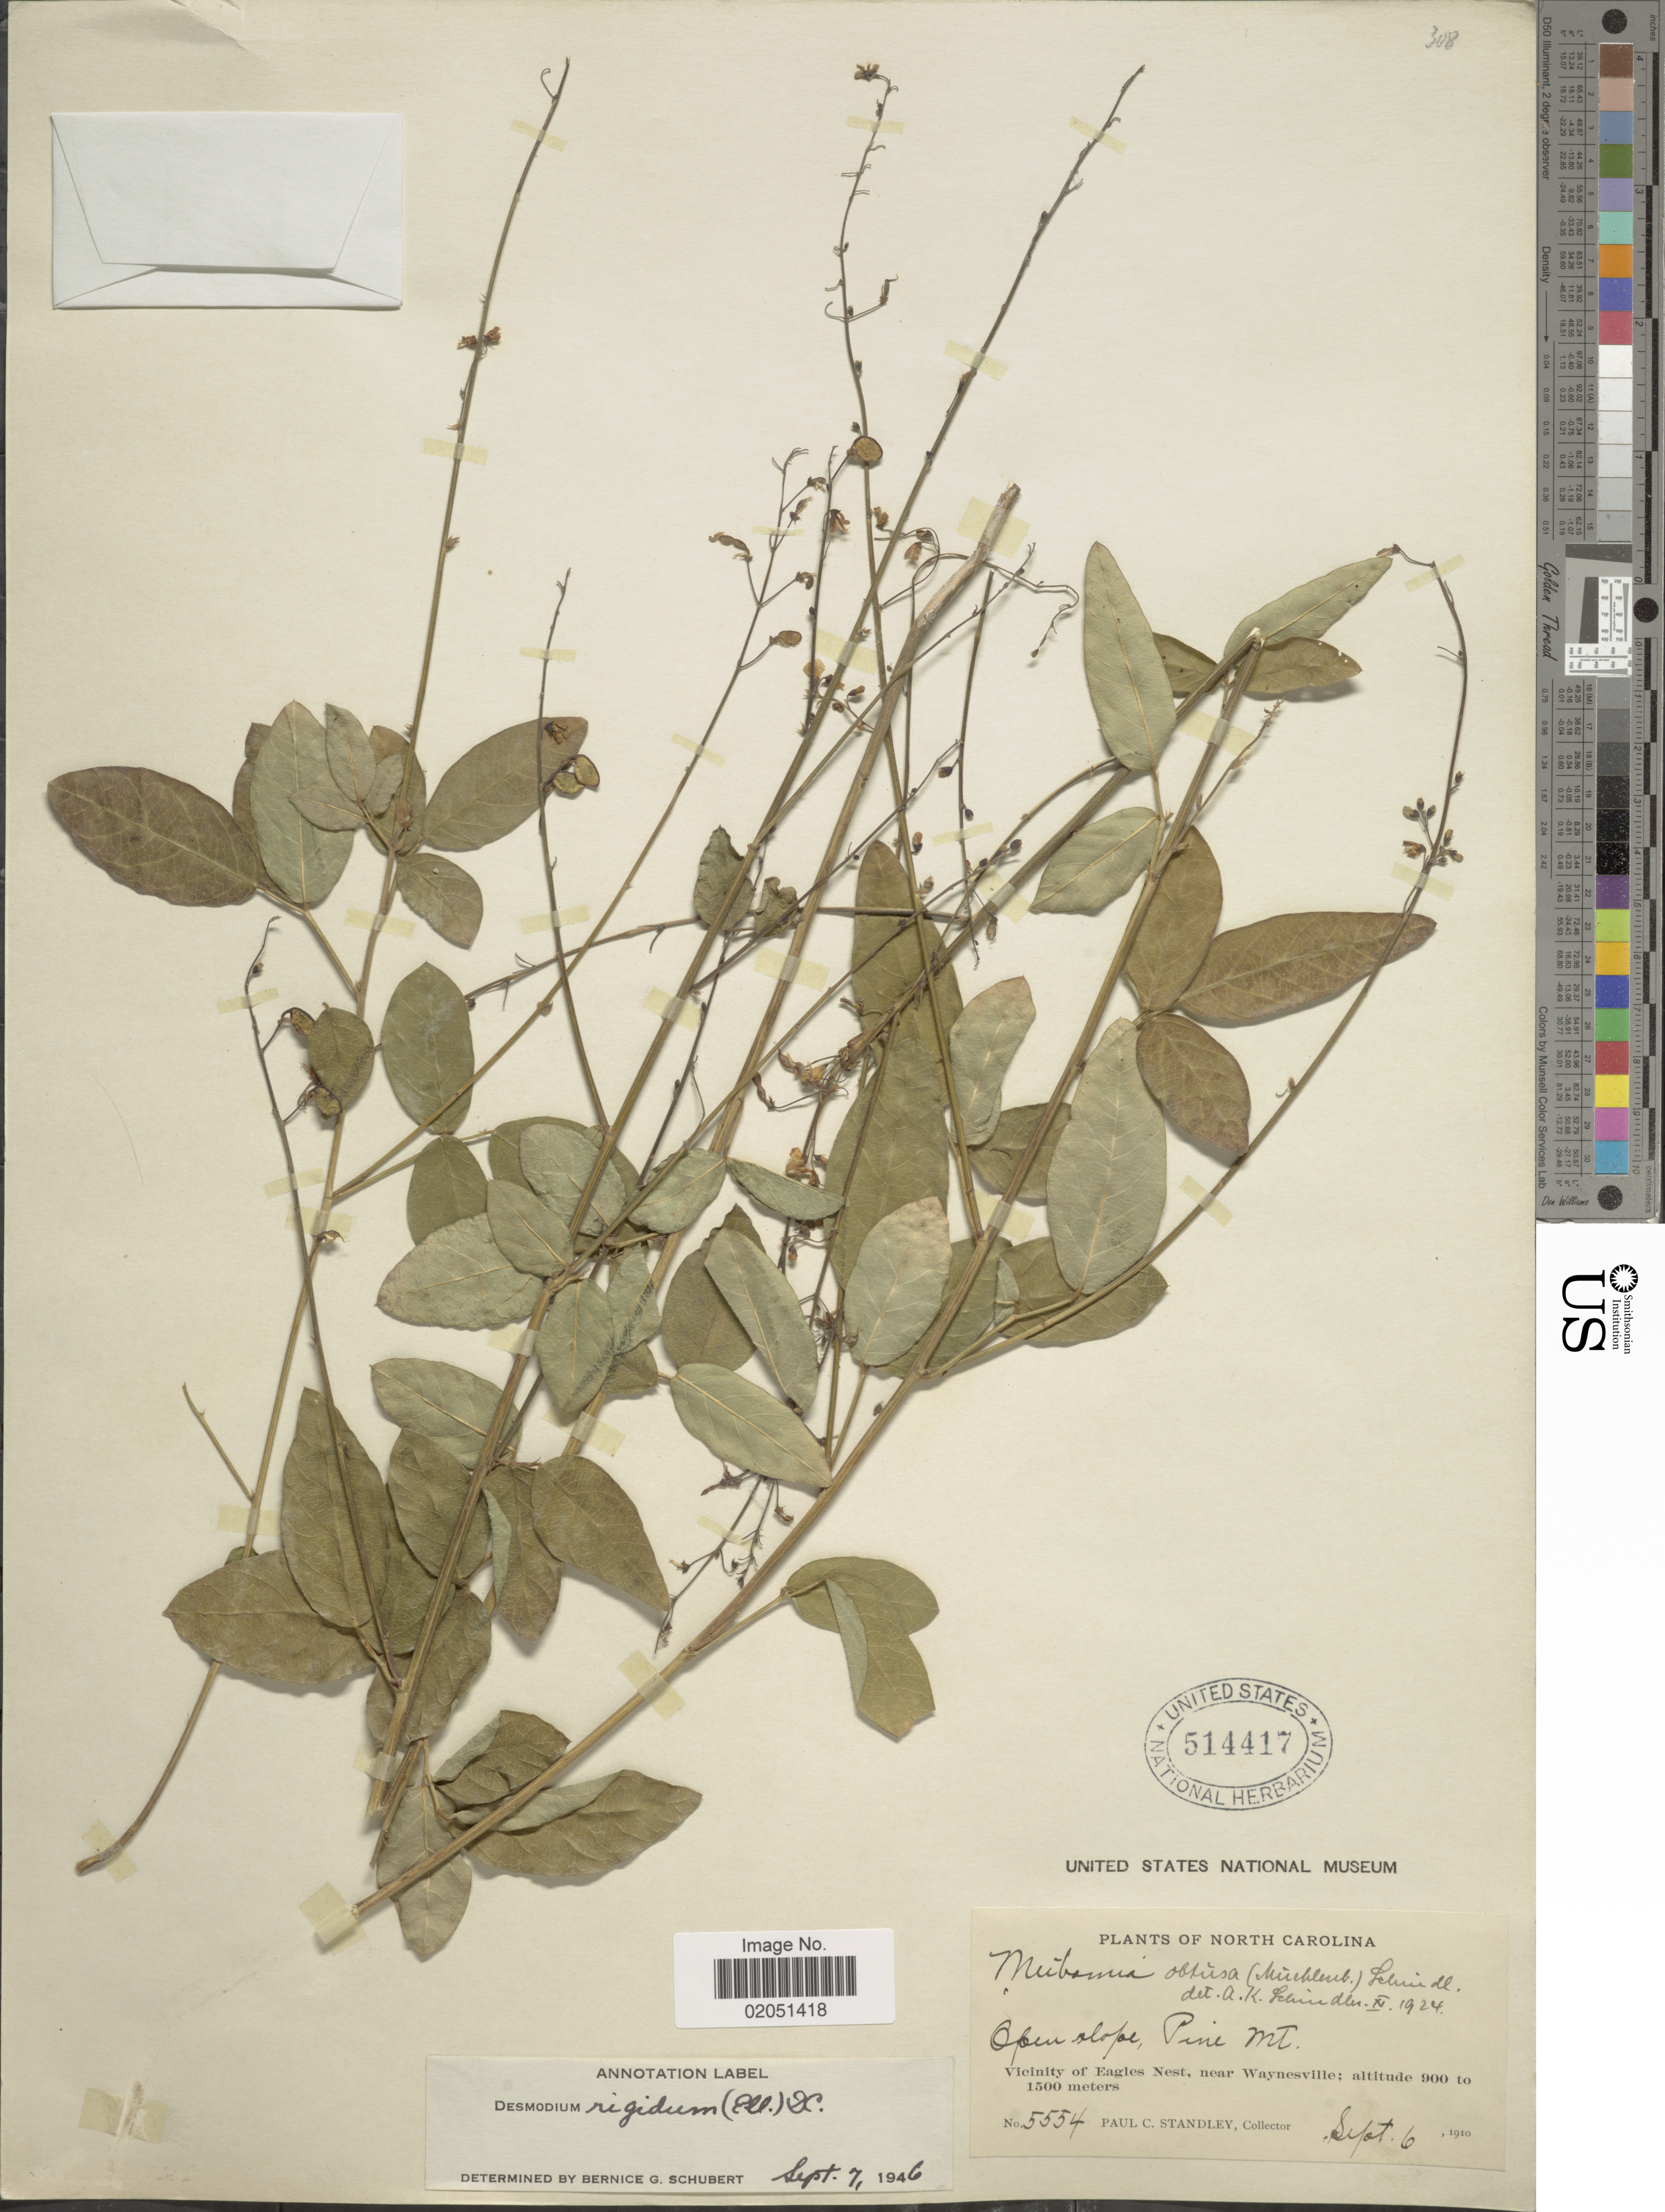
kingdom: Plantae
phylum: Tracheophyta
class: Magnoliopsida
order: Fabales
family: Fabaceae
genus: Desmodium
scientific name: Desmodium rigidum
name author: (Elliott) DC.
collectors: P. C. Standley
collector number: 5554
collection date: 1910-09-06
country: United States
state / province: North Carolina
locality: Open slope, Pine Mt., vicinity of eagles Nest, near Waynesville.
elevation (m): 900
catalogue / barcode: US 514417